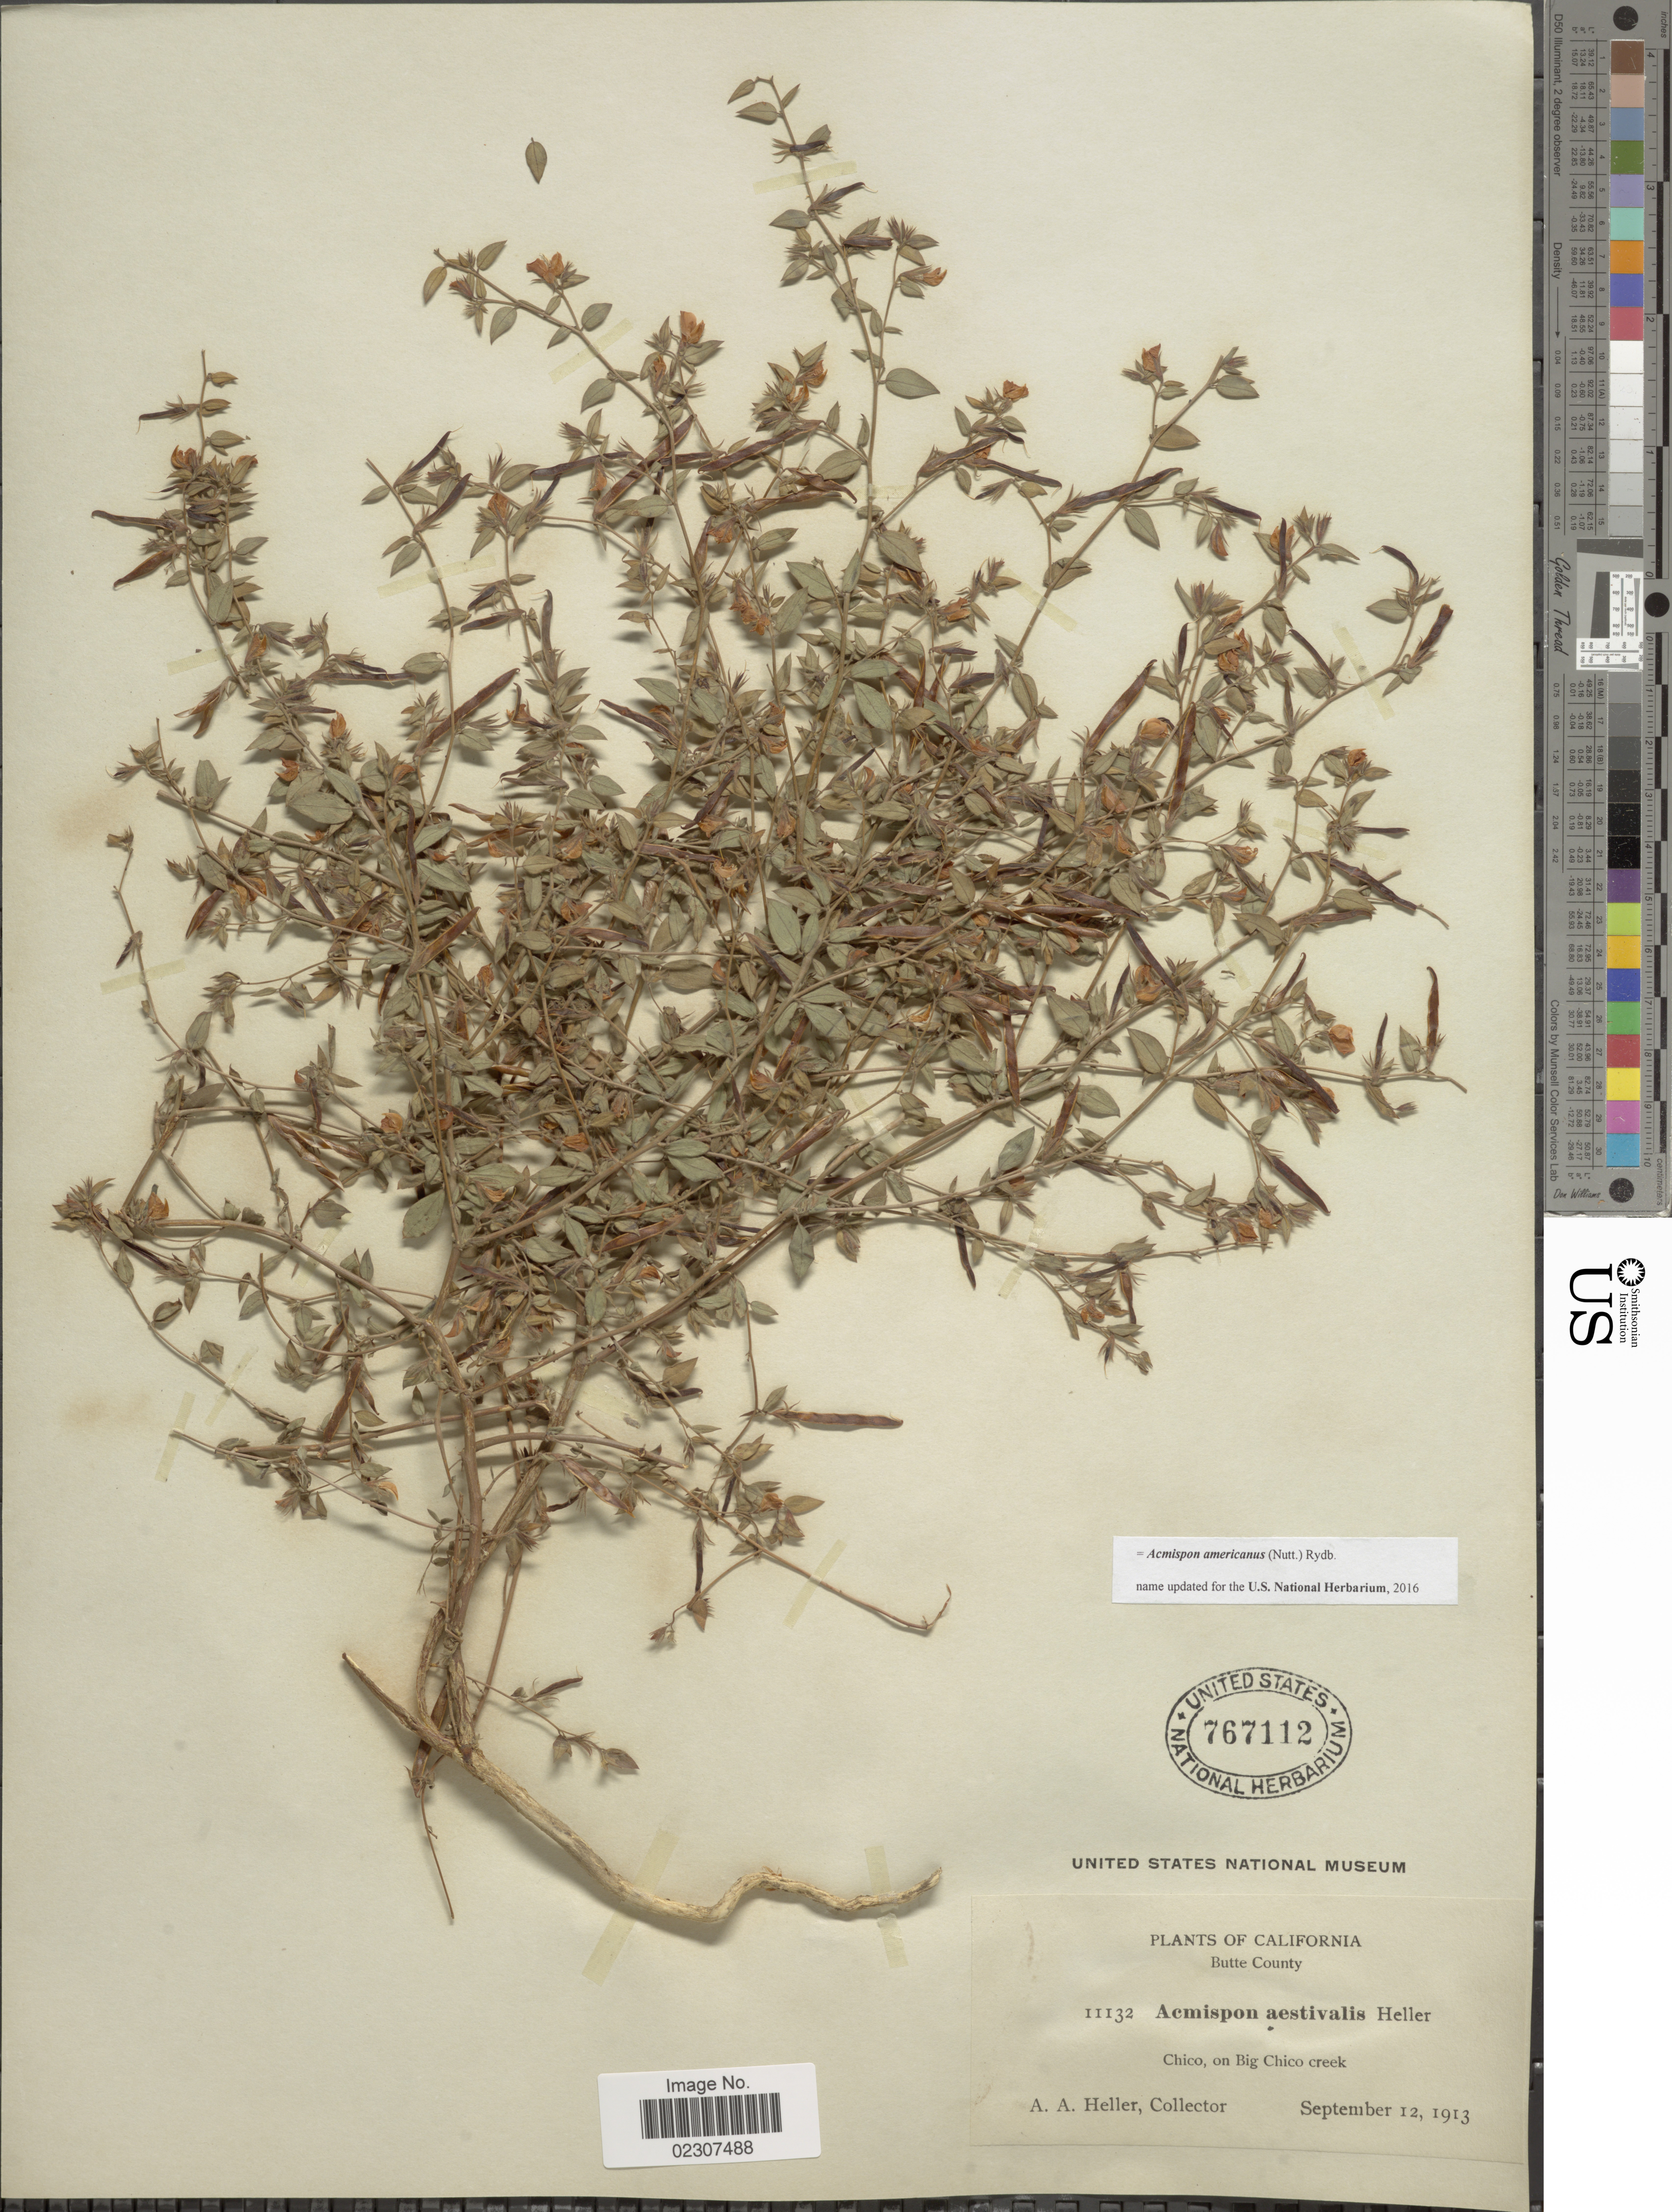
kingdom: Plantae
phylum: Tracheophyta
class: Magnoliopsida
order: Fabales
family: Fabaceae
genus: Acmispon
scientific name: Acmispon americanus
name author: (Nutt.) Rydb.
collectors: A. A. Heller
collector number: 11132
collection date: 1913-09-12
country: United States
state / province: California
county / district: Butte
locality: California, Chico, on Big Chico creek.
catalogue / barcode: US 767112